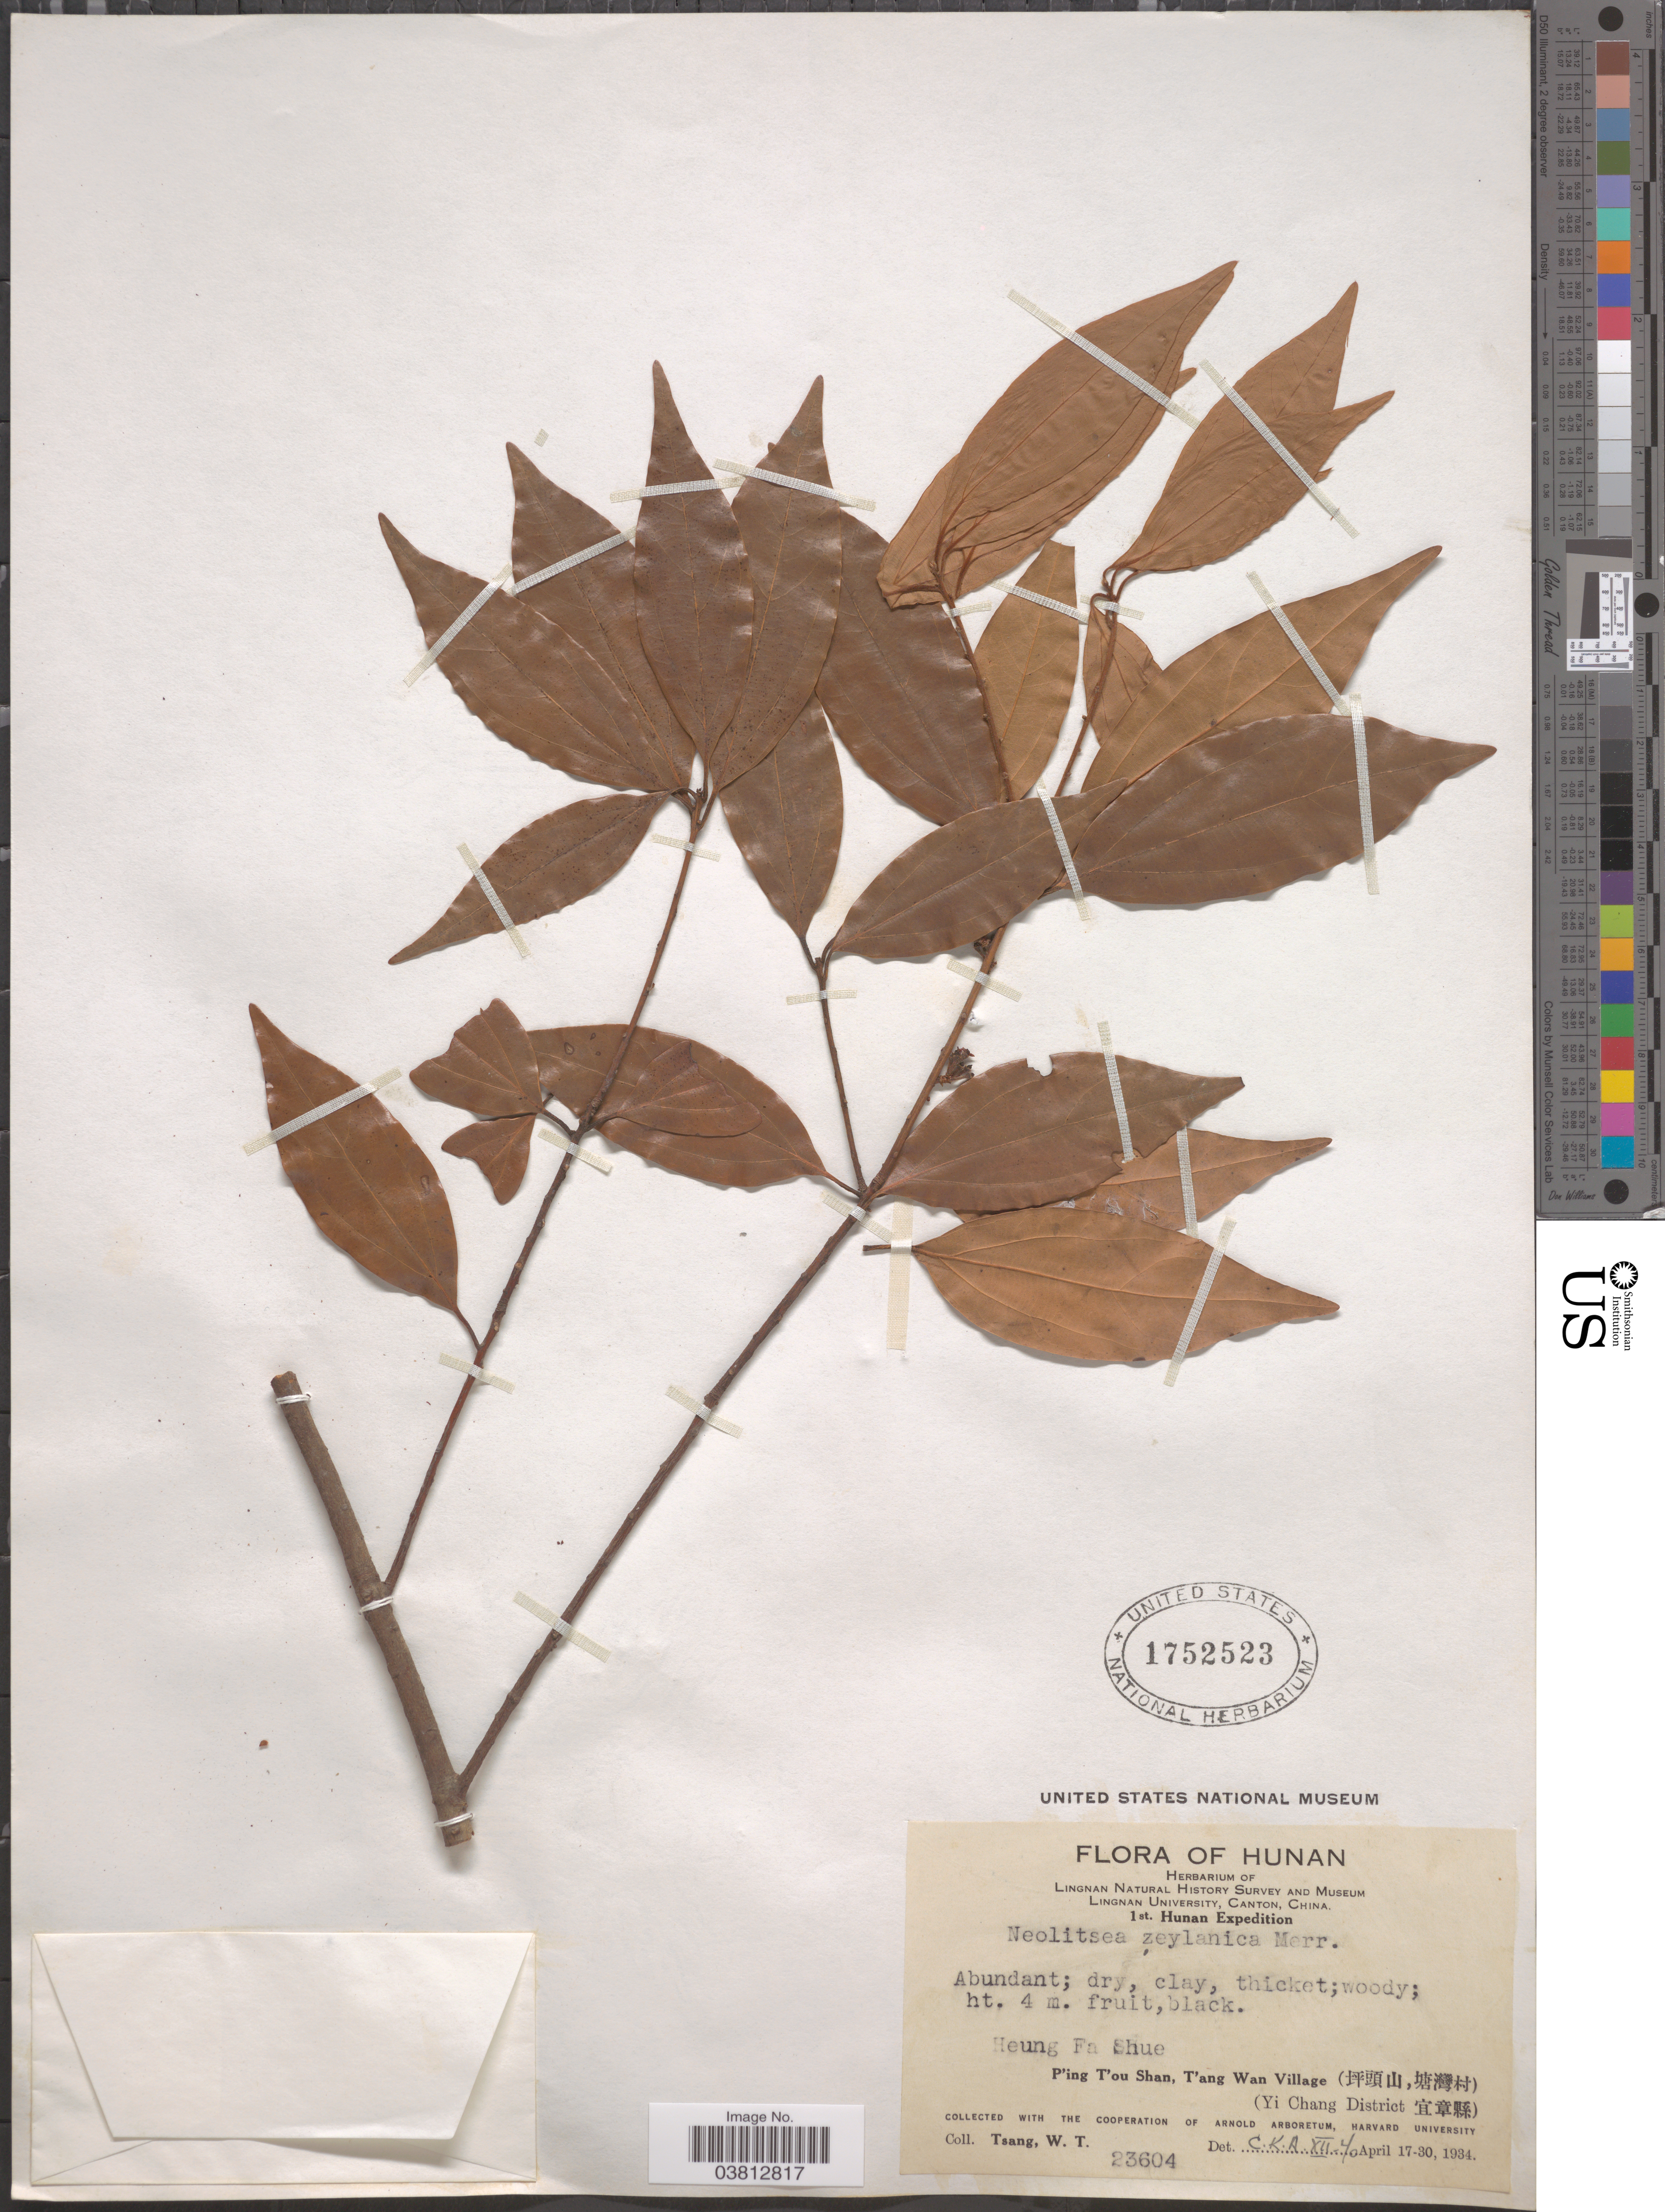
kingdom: Plantae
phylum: Tracheophyta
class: Magnoliopsida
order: Laurales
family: Lauraceae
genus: Neolitsea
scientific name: Neolitsea zeylanica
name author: (Nees & T. Nees) Merr.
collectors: W. T. Tsang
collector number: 23604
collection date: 1934-04-17/1934-04-30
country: China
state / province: Hunan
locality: Heung Fa Shue. P'ing T'ou Shan, T'ang Wan Village (X) (Yi Chang District X).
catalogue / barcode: US 1752523